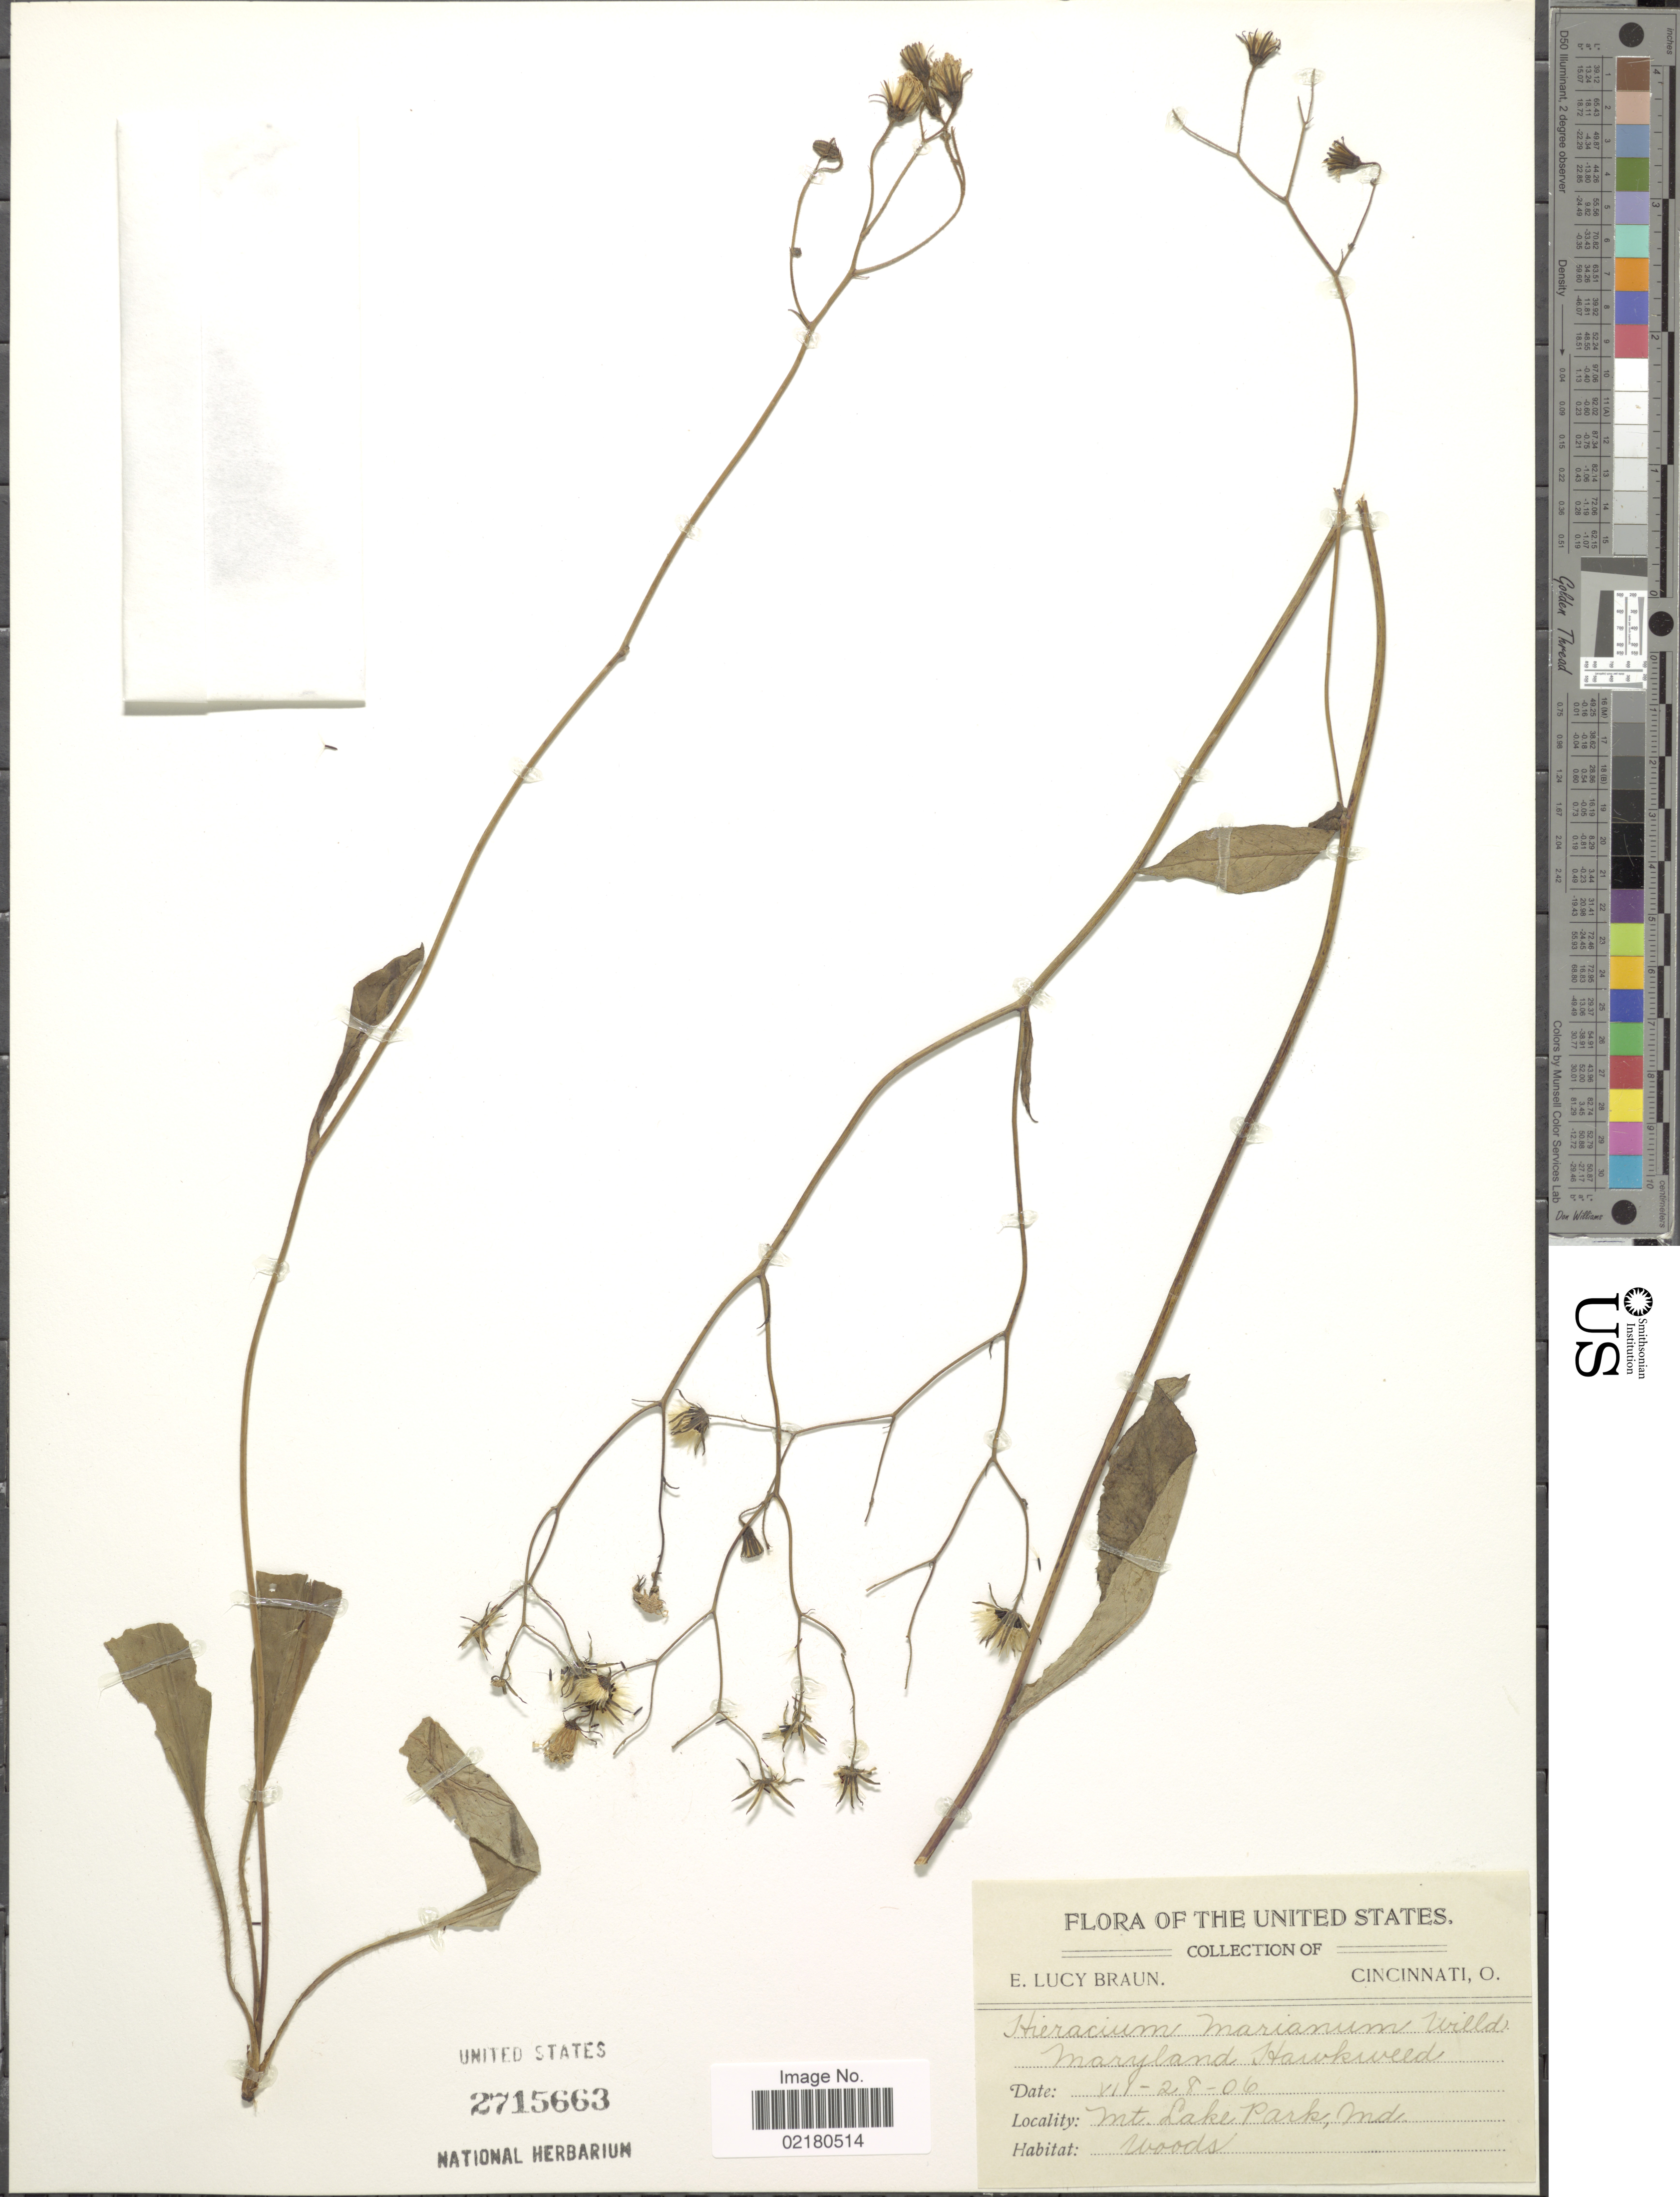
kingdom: Plantae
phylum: Tracheophyta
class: Magnoliopsida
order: Asterales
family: Asteraceae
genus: Hieracium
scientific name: Hieracium marianum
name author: Willd.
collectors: E. L. Braun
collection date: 1906-07-28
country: United States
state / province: Maryland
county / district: Garrett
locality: Mt. Lake Park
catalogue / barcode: US 2715663